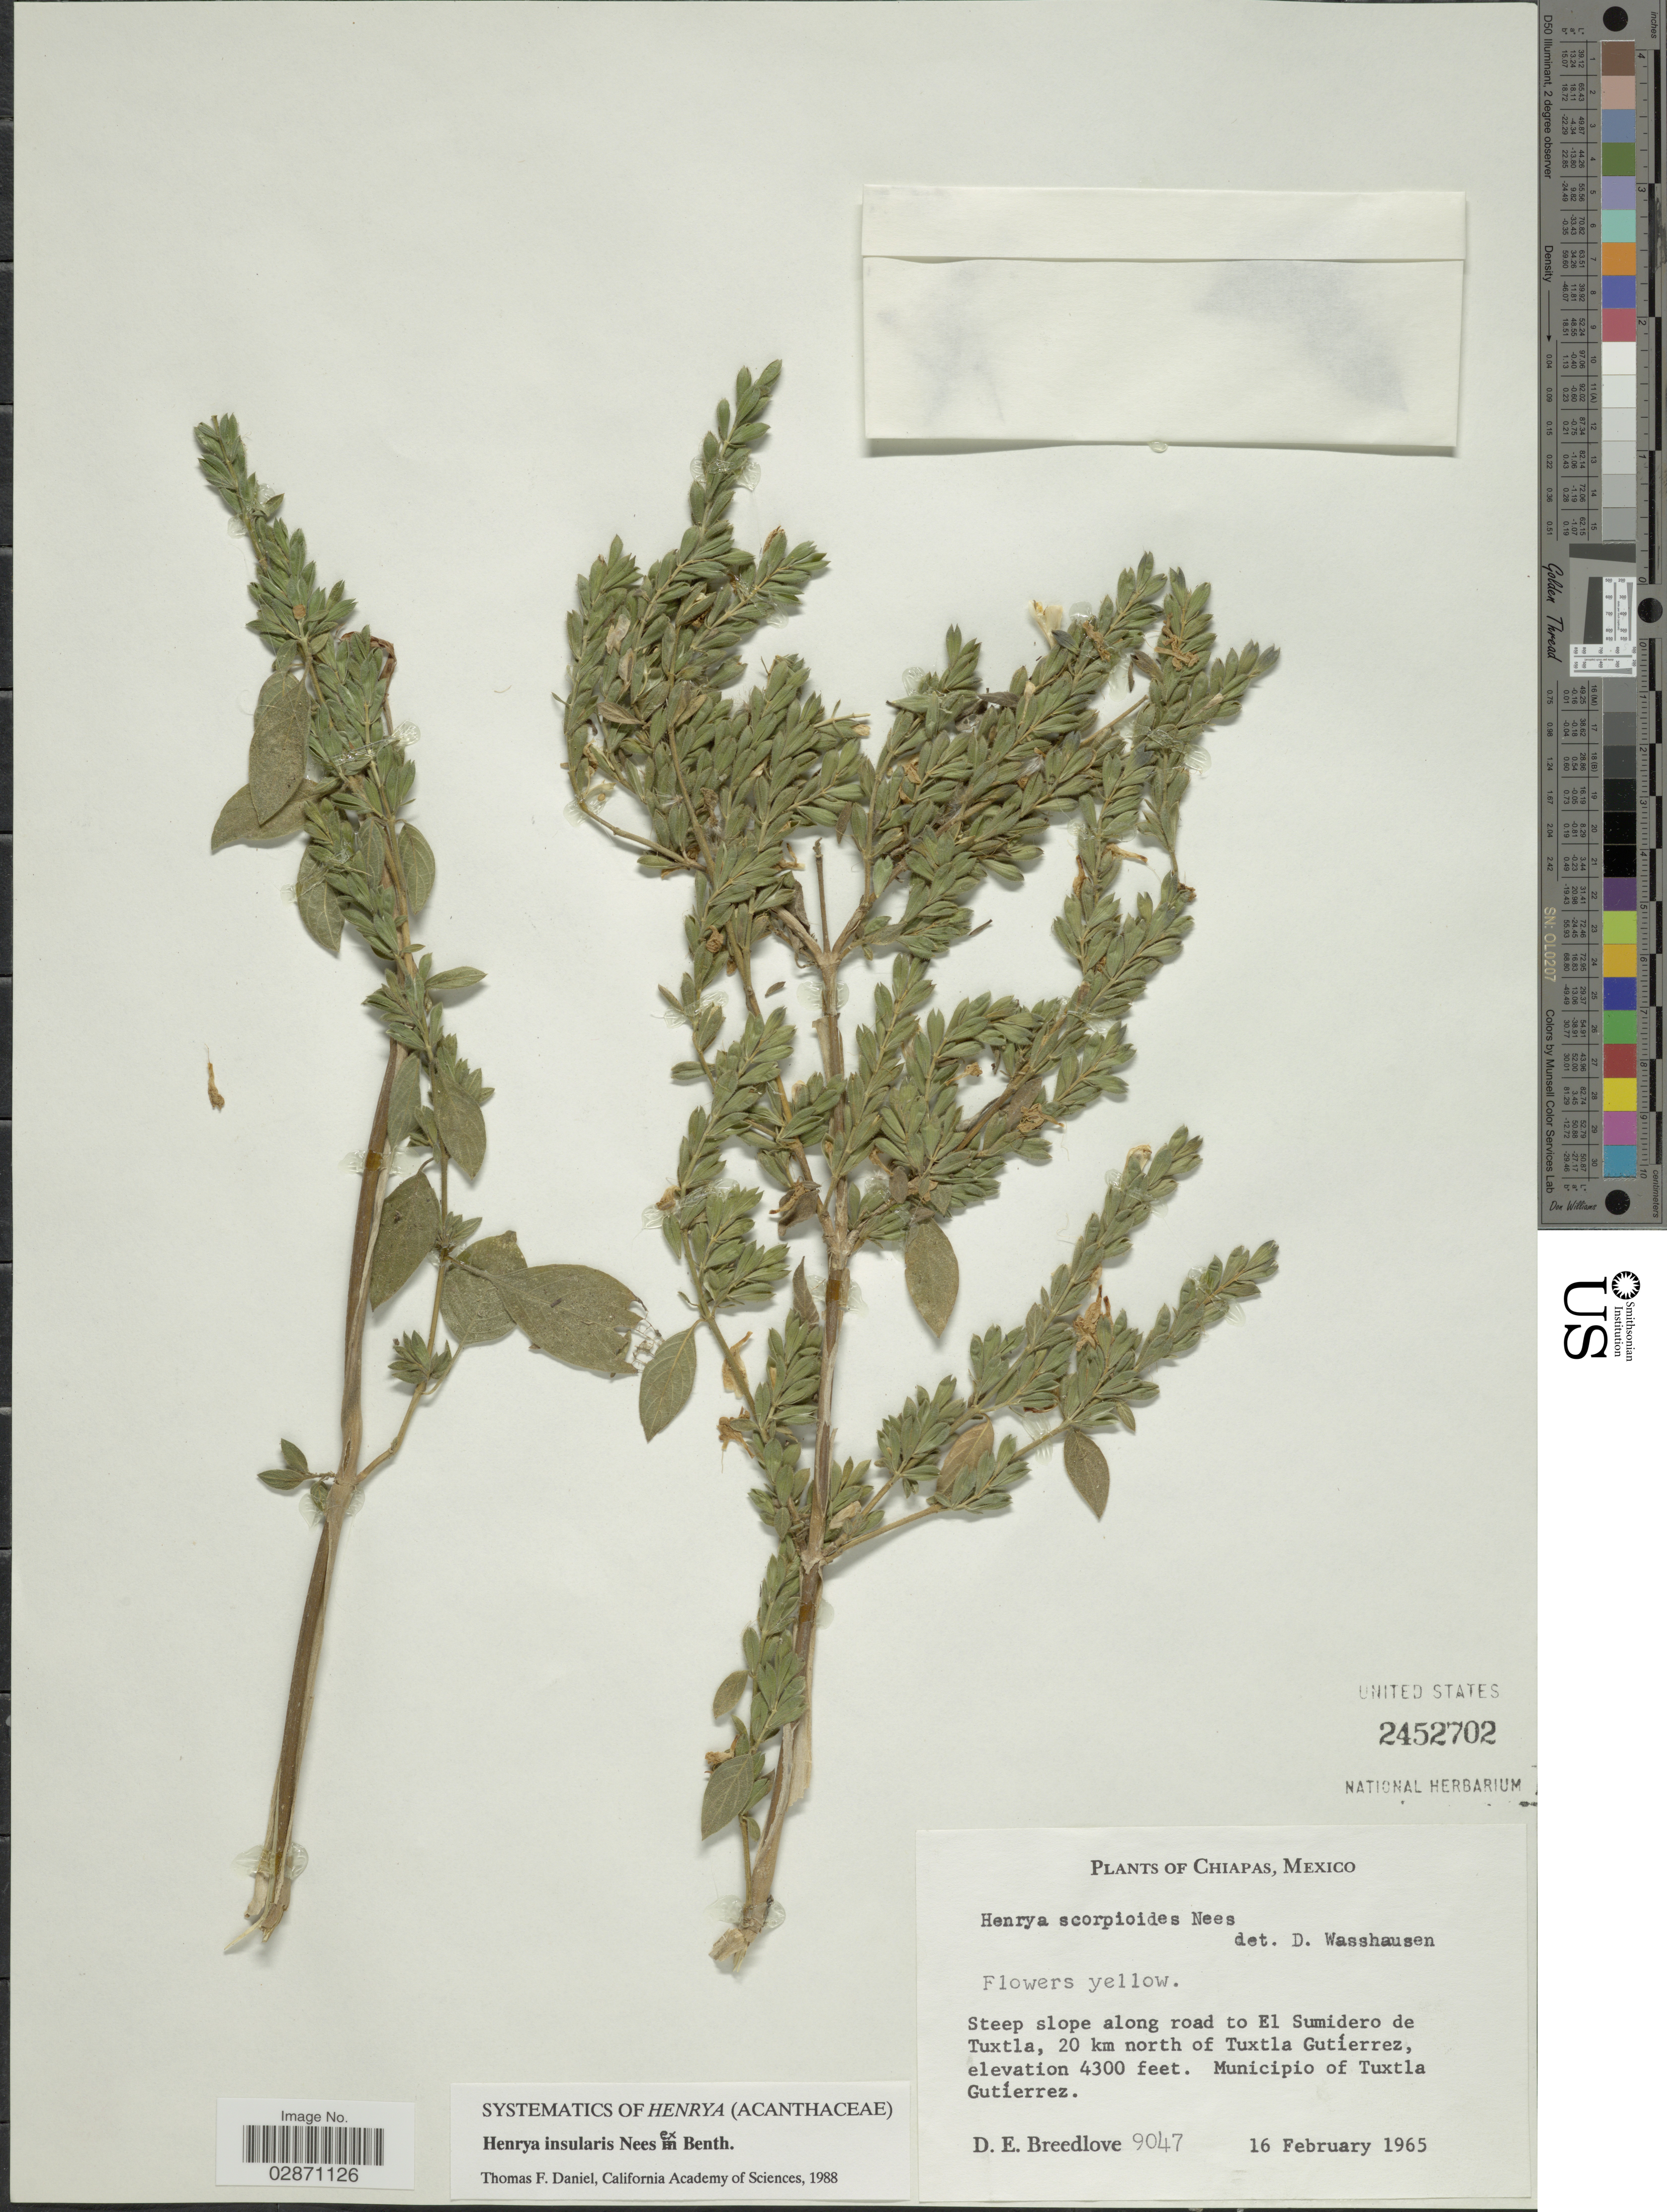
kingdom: Plantae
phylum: Tracheophyta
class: Magnoliopsida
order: Lamiales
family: Acanthaceae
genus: Henrya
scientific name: Henrya insularis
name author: Nees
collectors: D. E. Breedlove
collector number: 9047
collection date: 1965-02-16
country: Mexico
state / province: Chiapas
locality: Steep slope along road to El Sumidero de Tuxtla, 20 km north of Tuxtla Gutíerrez. Municipio of Tuxtla Gutíerrez.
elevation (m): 1311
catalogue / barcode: US 2452702